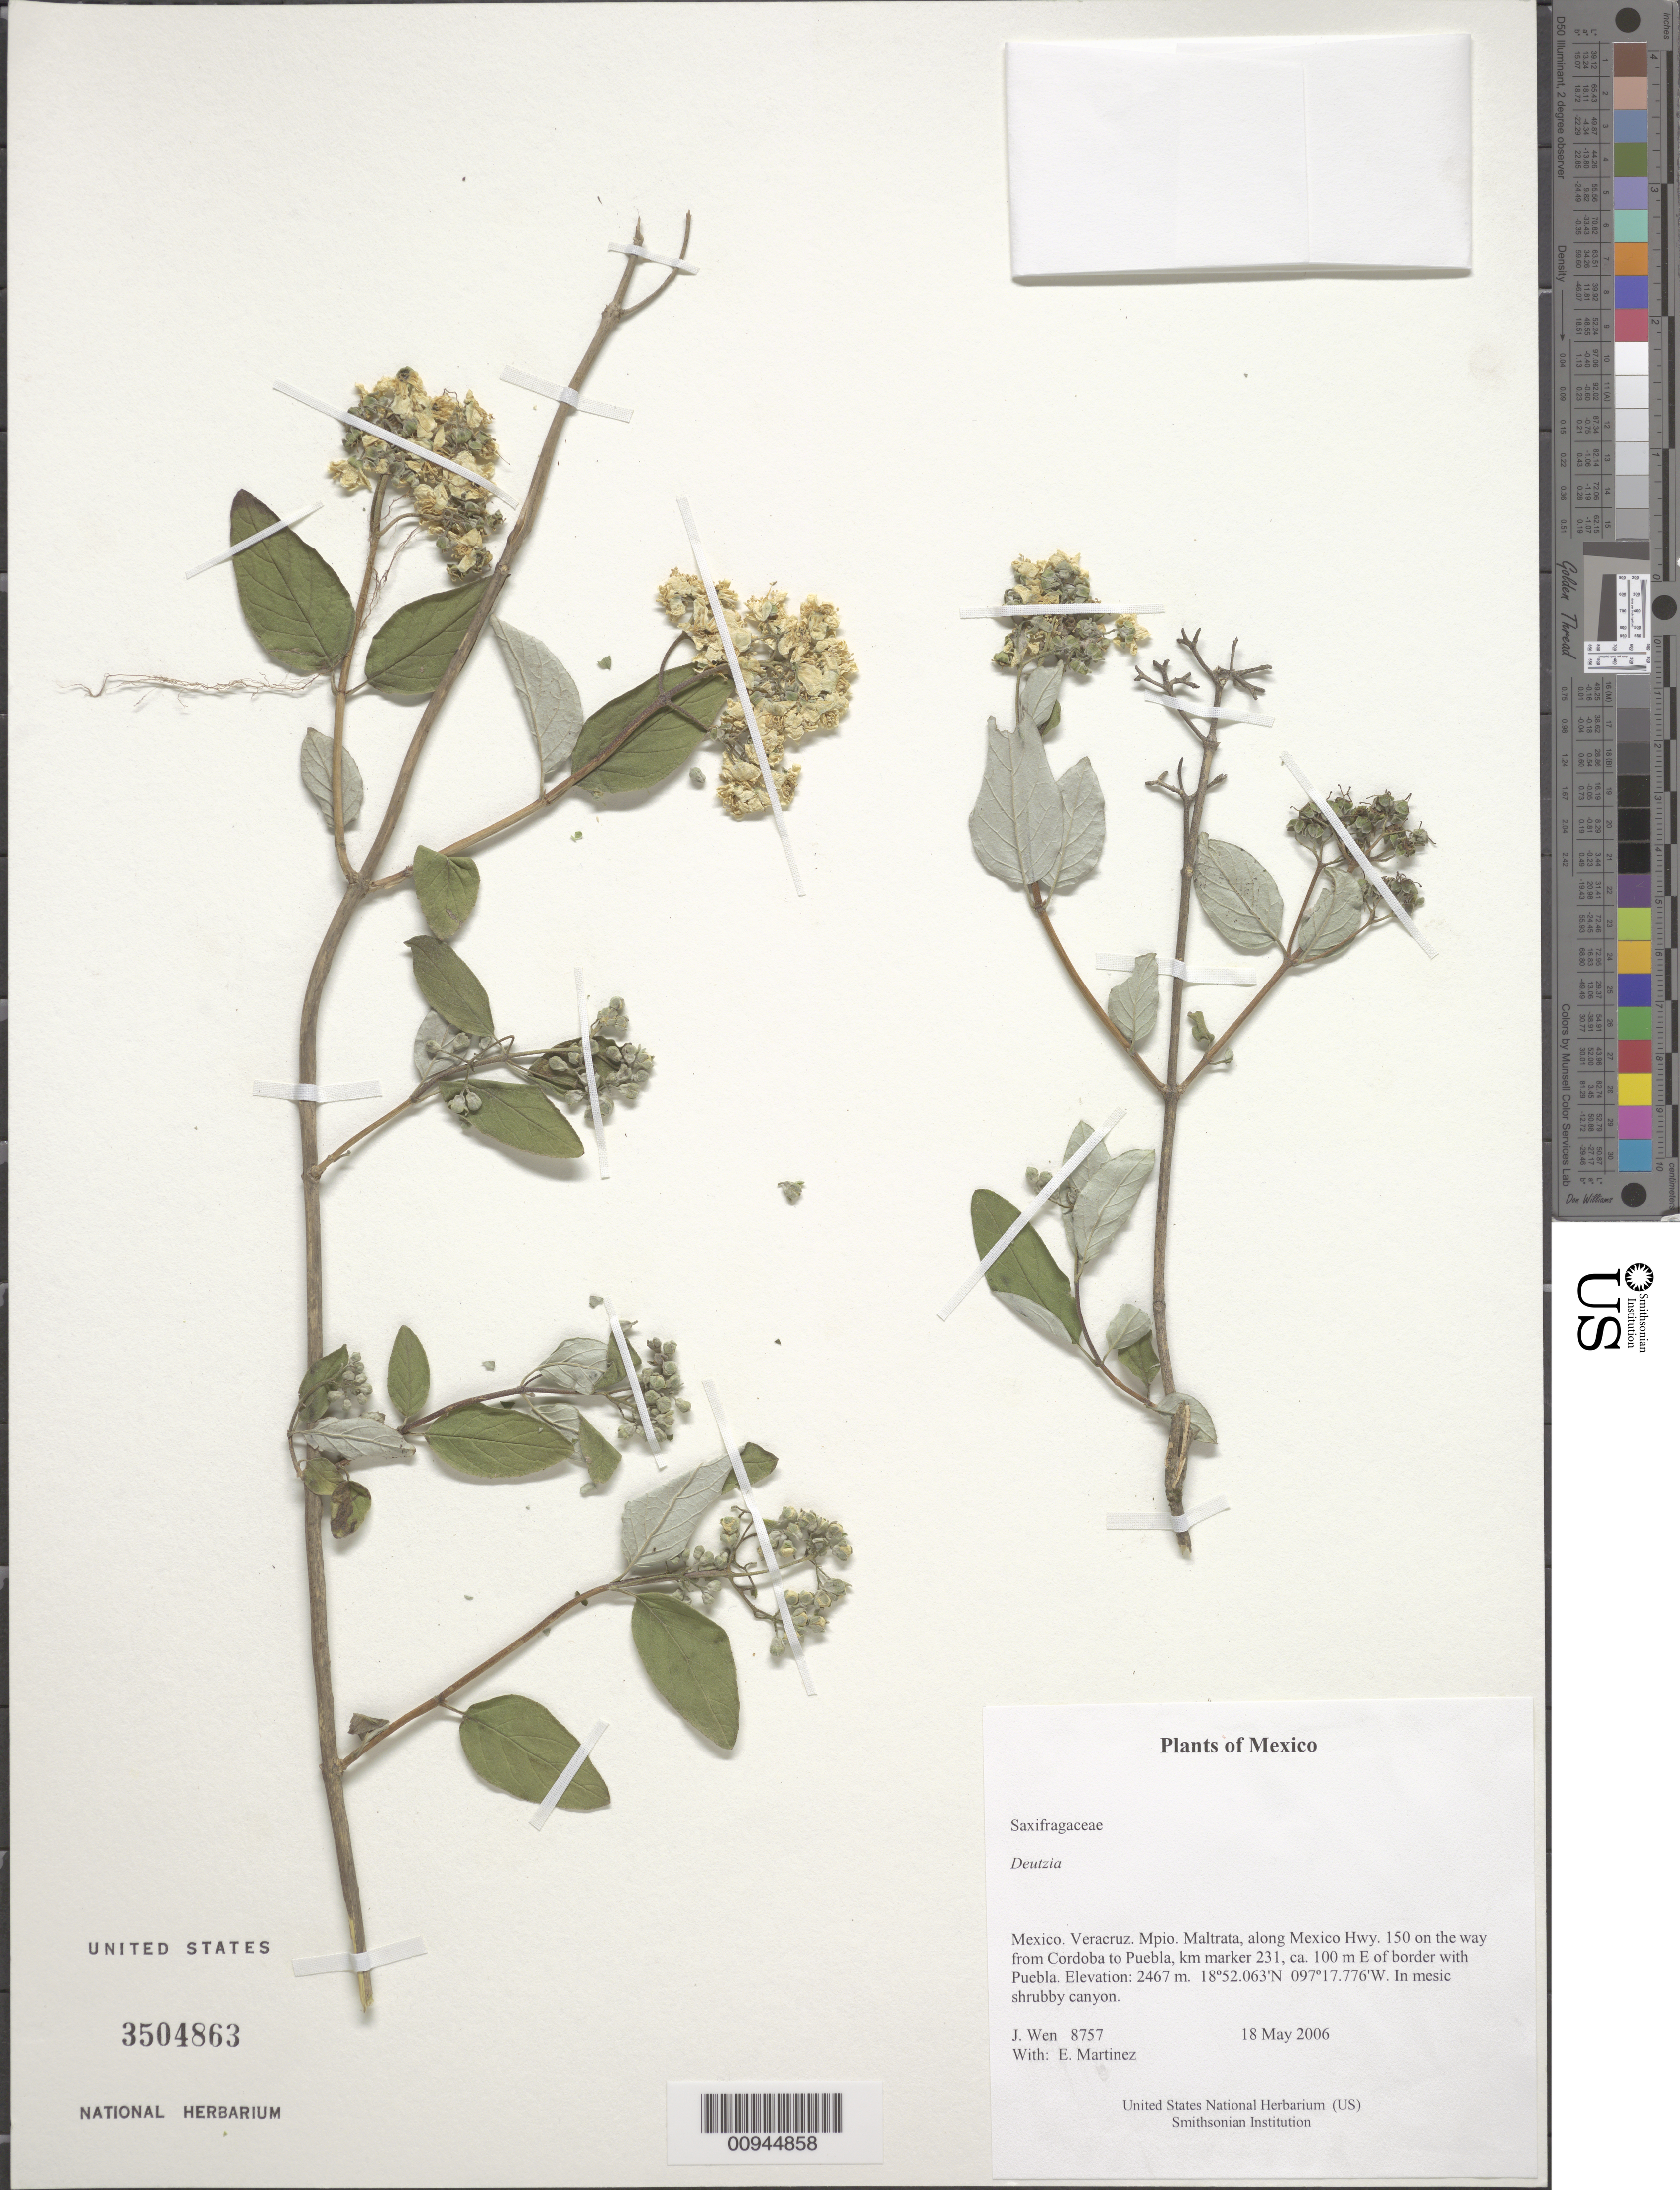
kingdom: Plantae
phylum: Tracheophyta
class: Magnoliopsida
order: Cornales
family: Hydrangeaceae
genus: Deutzia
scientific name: Deutzia sp.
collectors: J. Wen & E. Martínez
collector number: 8757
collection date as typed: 18 May 2006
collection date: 2006-05-18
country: Mexico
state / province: Veracruz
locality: Mpio. Maltrata, along Mexico Hwy. 150 on the way from Cordoba to Puebla, km marker 231, ca. 100 m E of border with Puebla.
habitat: In mesic shrubby canyon.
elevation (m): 2467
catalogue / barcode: US 3504863